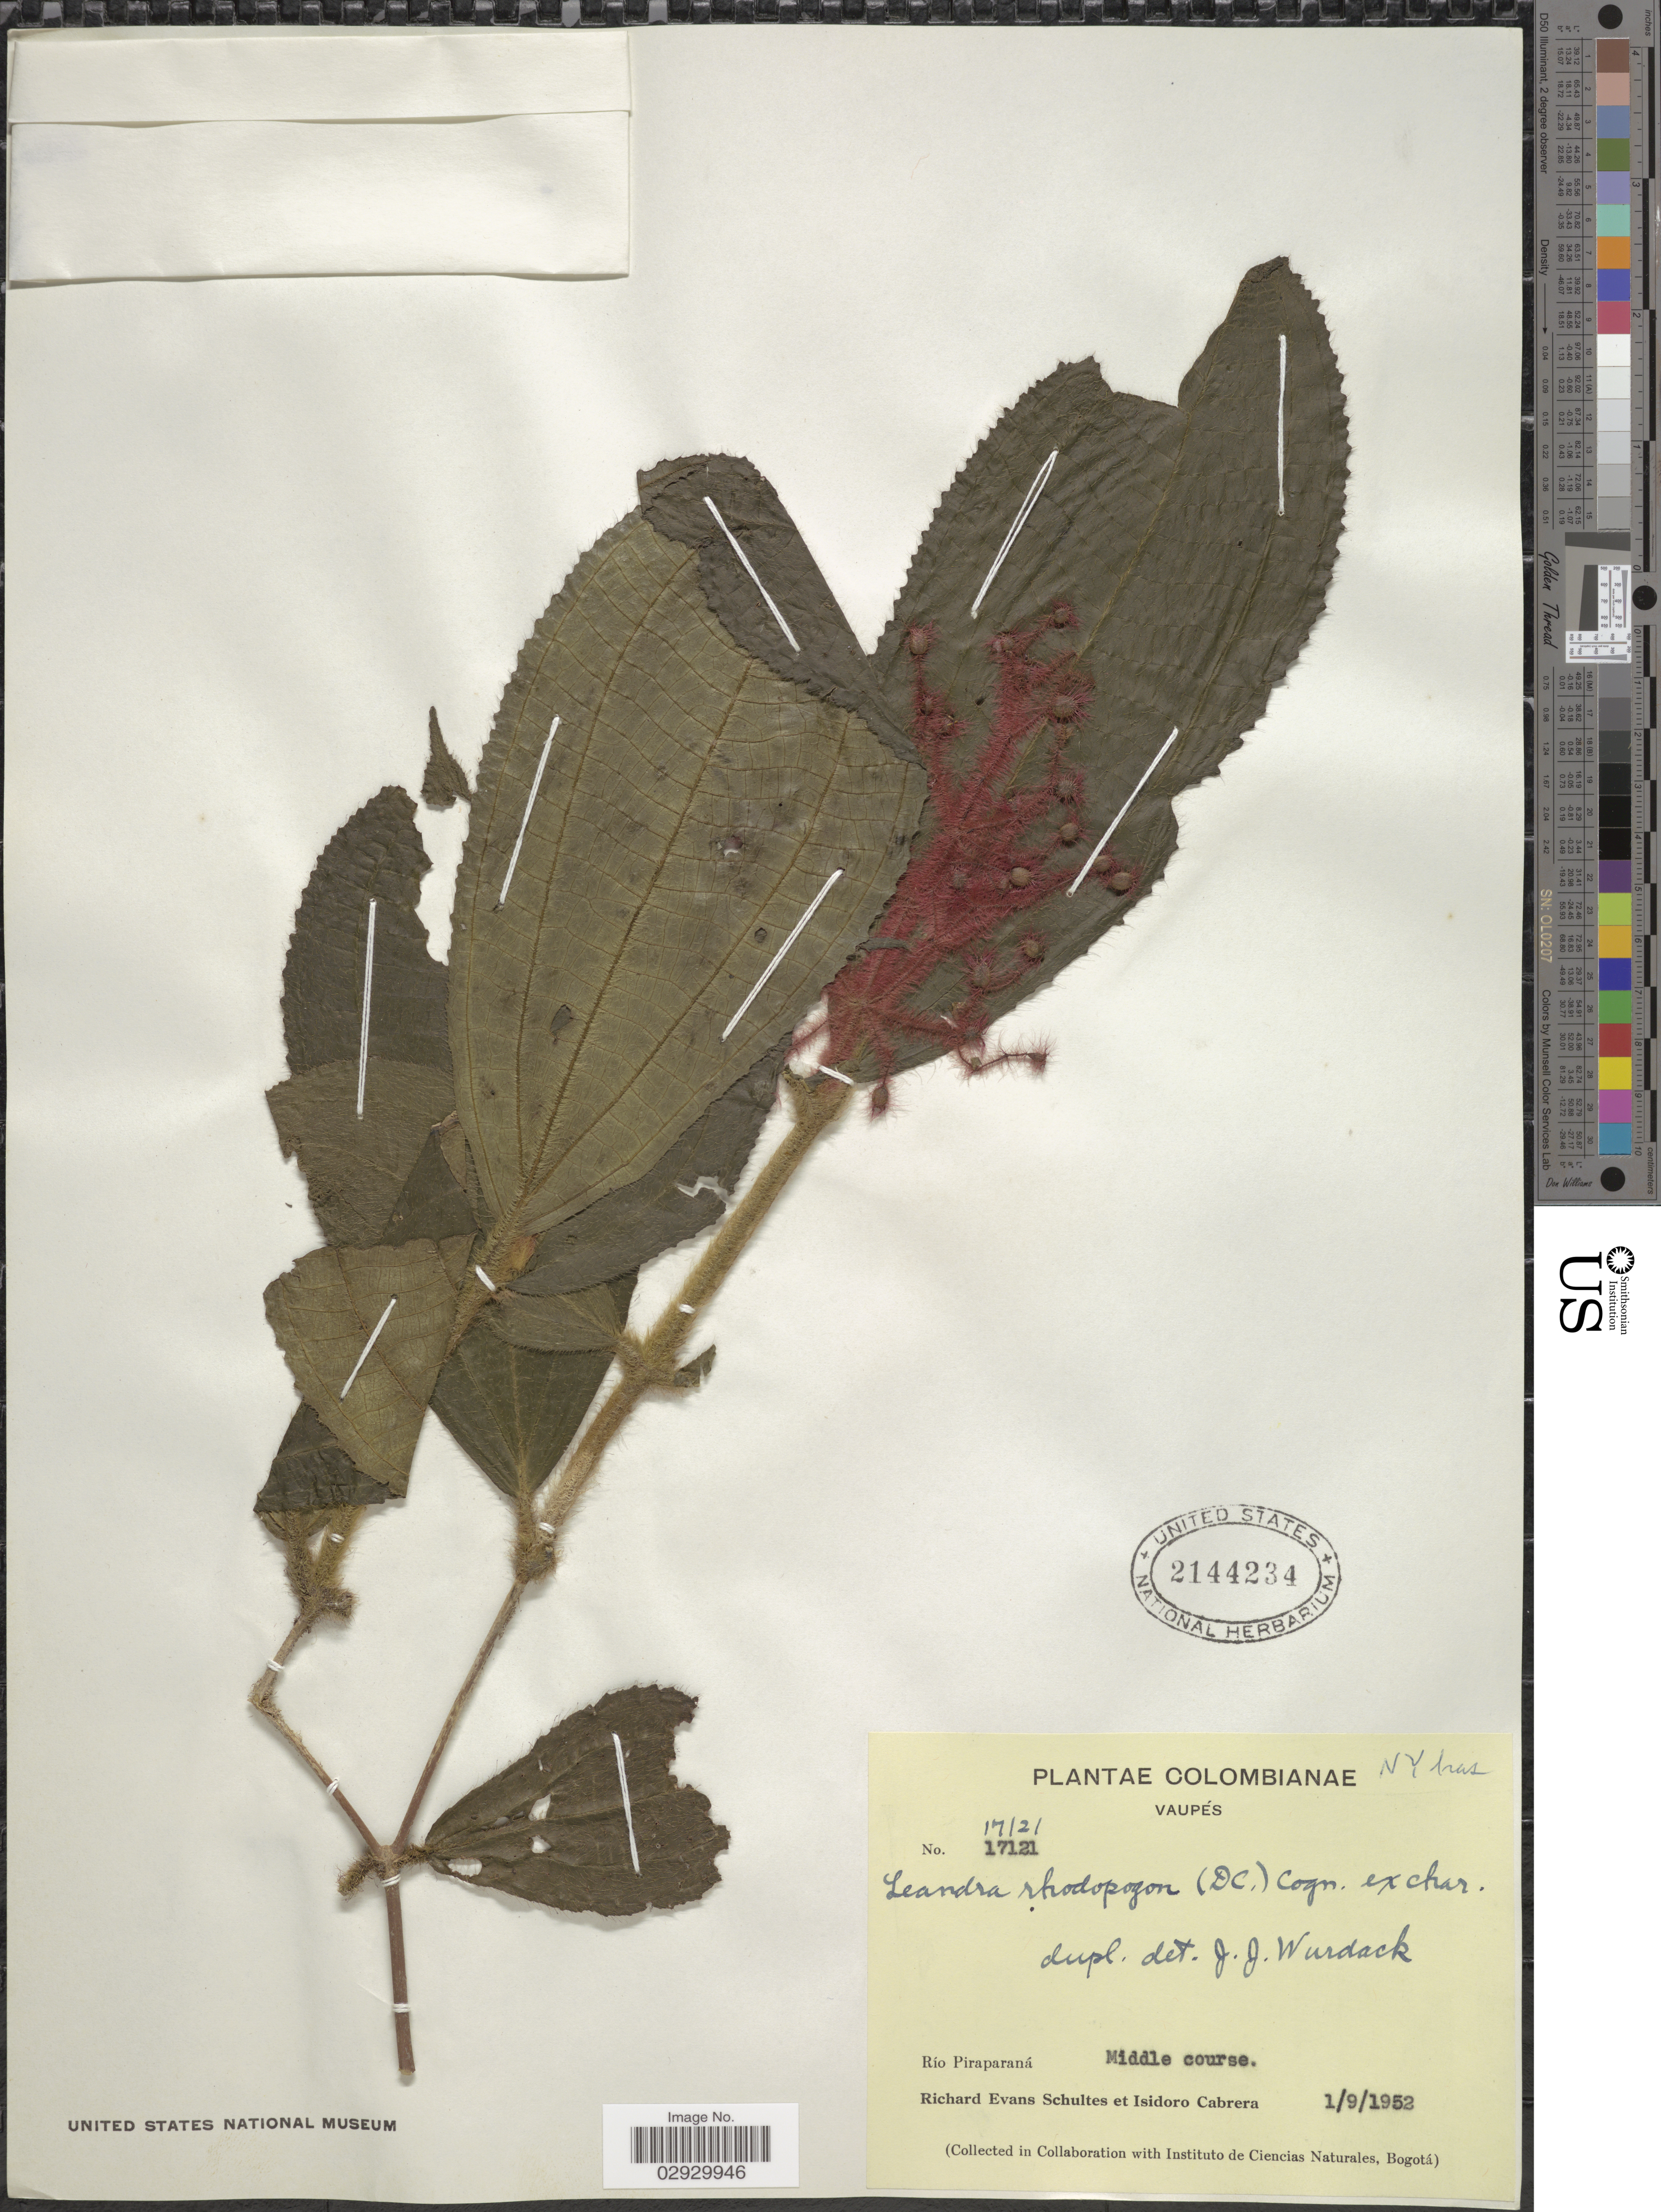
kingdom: Plantae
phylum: Tracheophyta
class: Magnoliopsida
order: Myrtales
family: Melastomataceae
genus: Leandra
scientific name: Leandra rhodopogon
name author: (DC.) Cogn.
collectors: R. E. Schultes & I. Cabrera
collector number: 17121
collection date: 1952-09-01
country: Colombia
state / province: Vaupés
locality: Río Piraparaná, Middle course.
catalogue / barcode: US 2144234